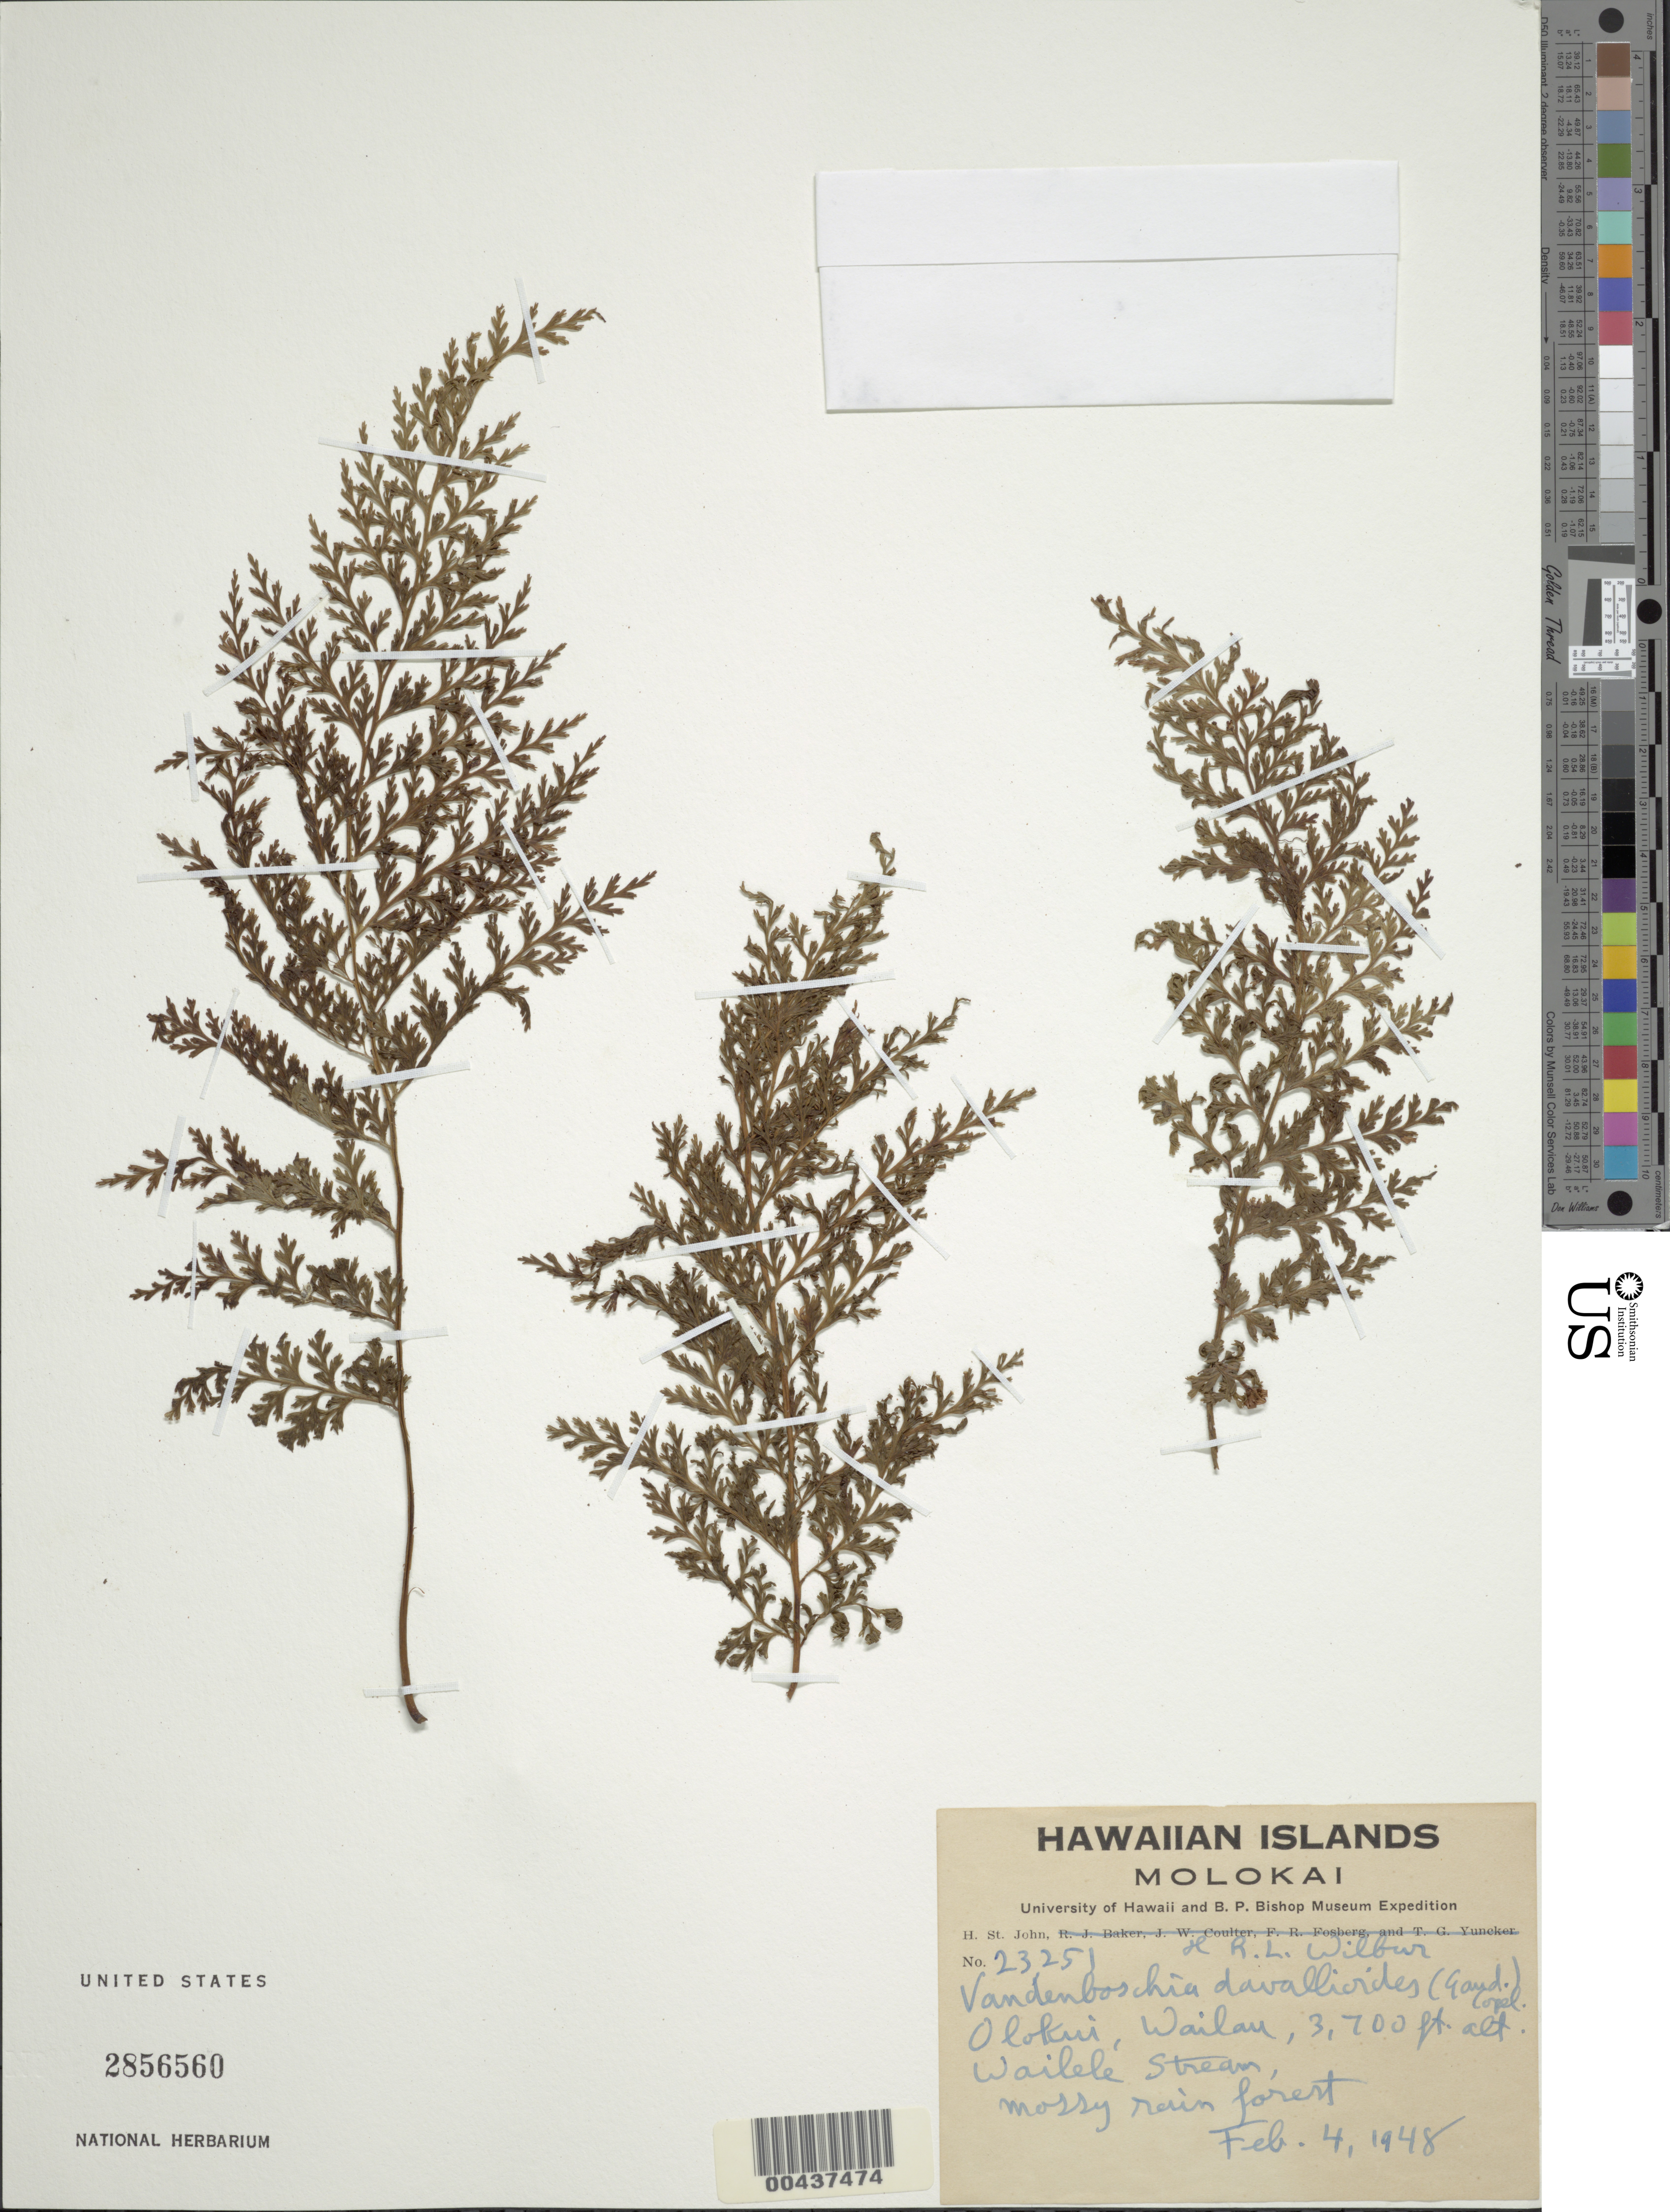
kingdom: Plantae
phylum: Tracheophyta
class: Polypodiopsida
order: Hymenophyllales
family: Hymenophyllaceae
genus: Vandenboschia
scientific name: Vandenboschia davallioides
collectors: H. St. John & R. L. Wilbur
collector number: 23251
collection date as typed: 4 Feb 1948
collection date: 1948-02-04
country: United States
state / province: Hawaii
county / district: Maui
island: Moloka'i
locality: Olokui, Wailau, Wailele Stream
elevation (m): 1128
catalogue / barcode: US 2856560